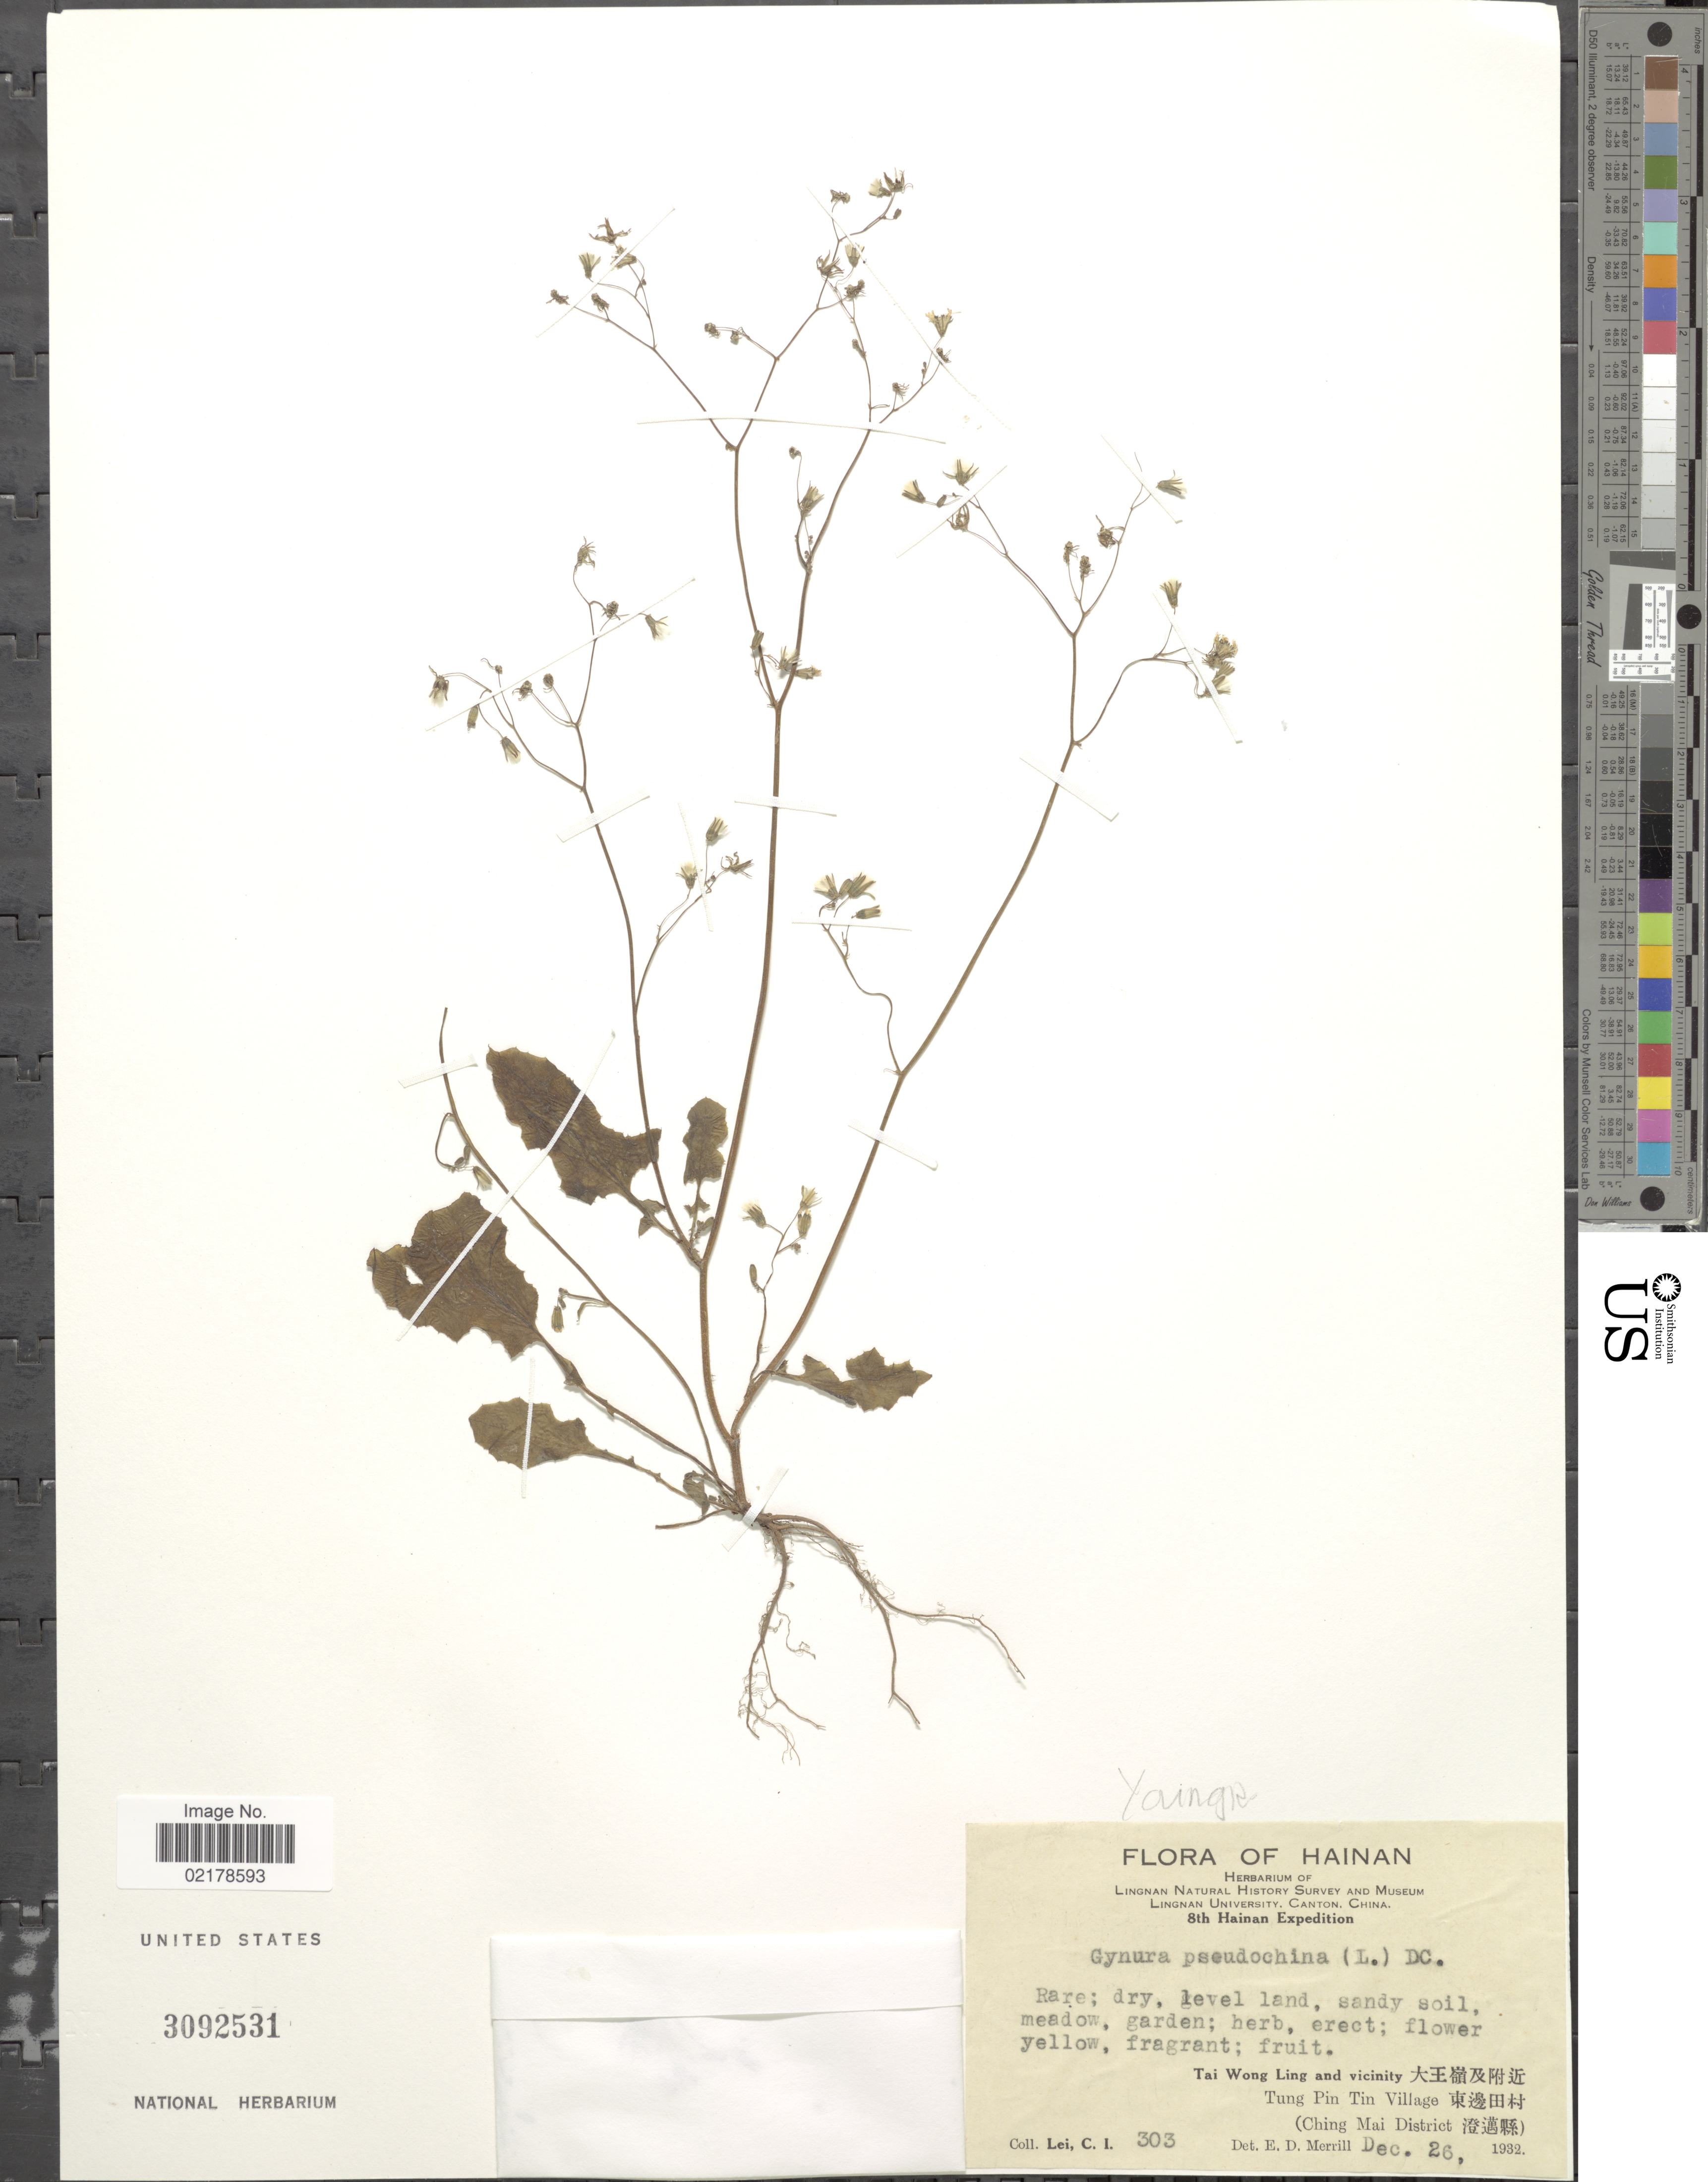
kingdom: Plantae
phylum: Tracheophyta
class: Magnoliopsida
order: Asterales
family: Asteraceae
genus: Youngia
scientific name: Youngia japonica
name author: (L.) DC.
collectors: C. I. Lei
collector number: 303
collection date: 1932-12-26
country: China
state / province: Hainan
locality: Tai Wong Ling and vicinity X, Tung Pin Tin Village X, (Ching Mai District X)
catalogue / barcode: US 3092531